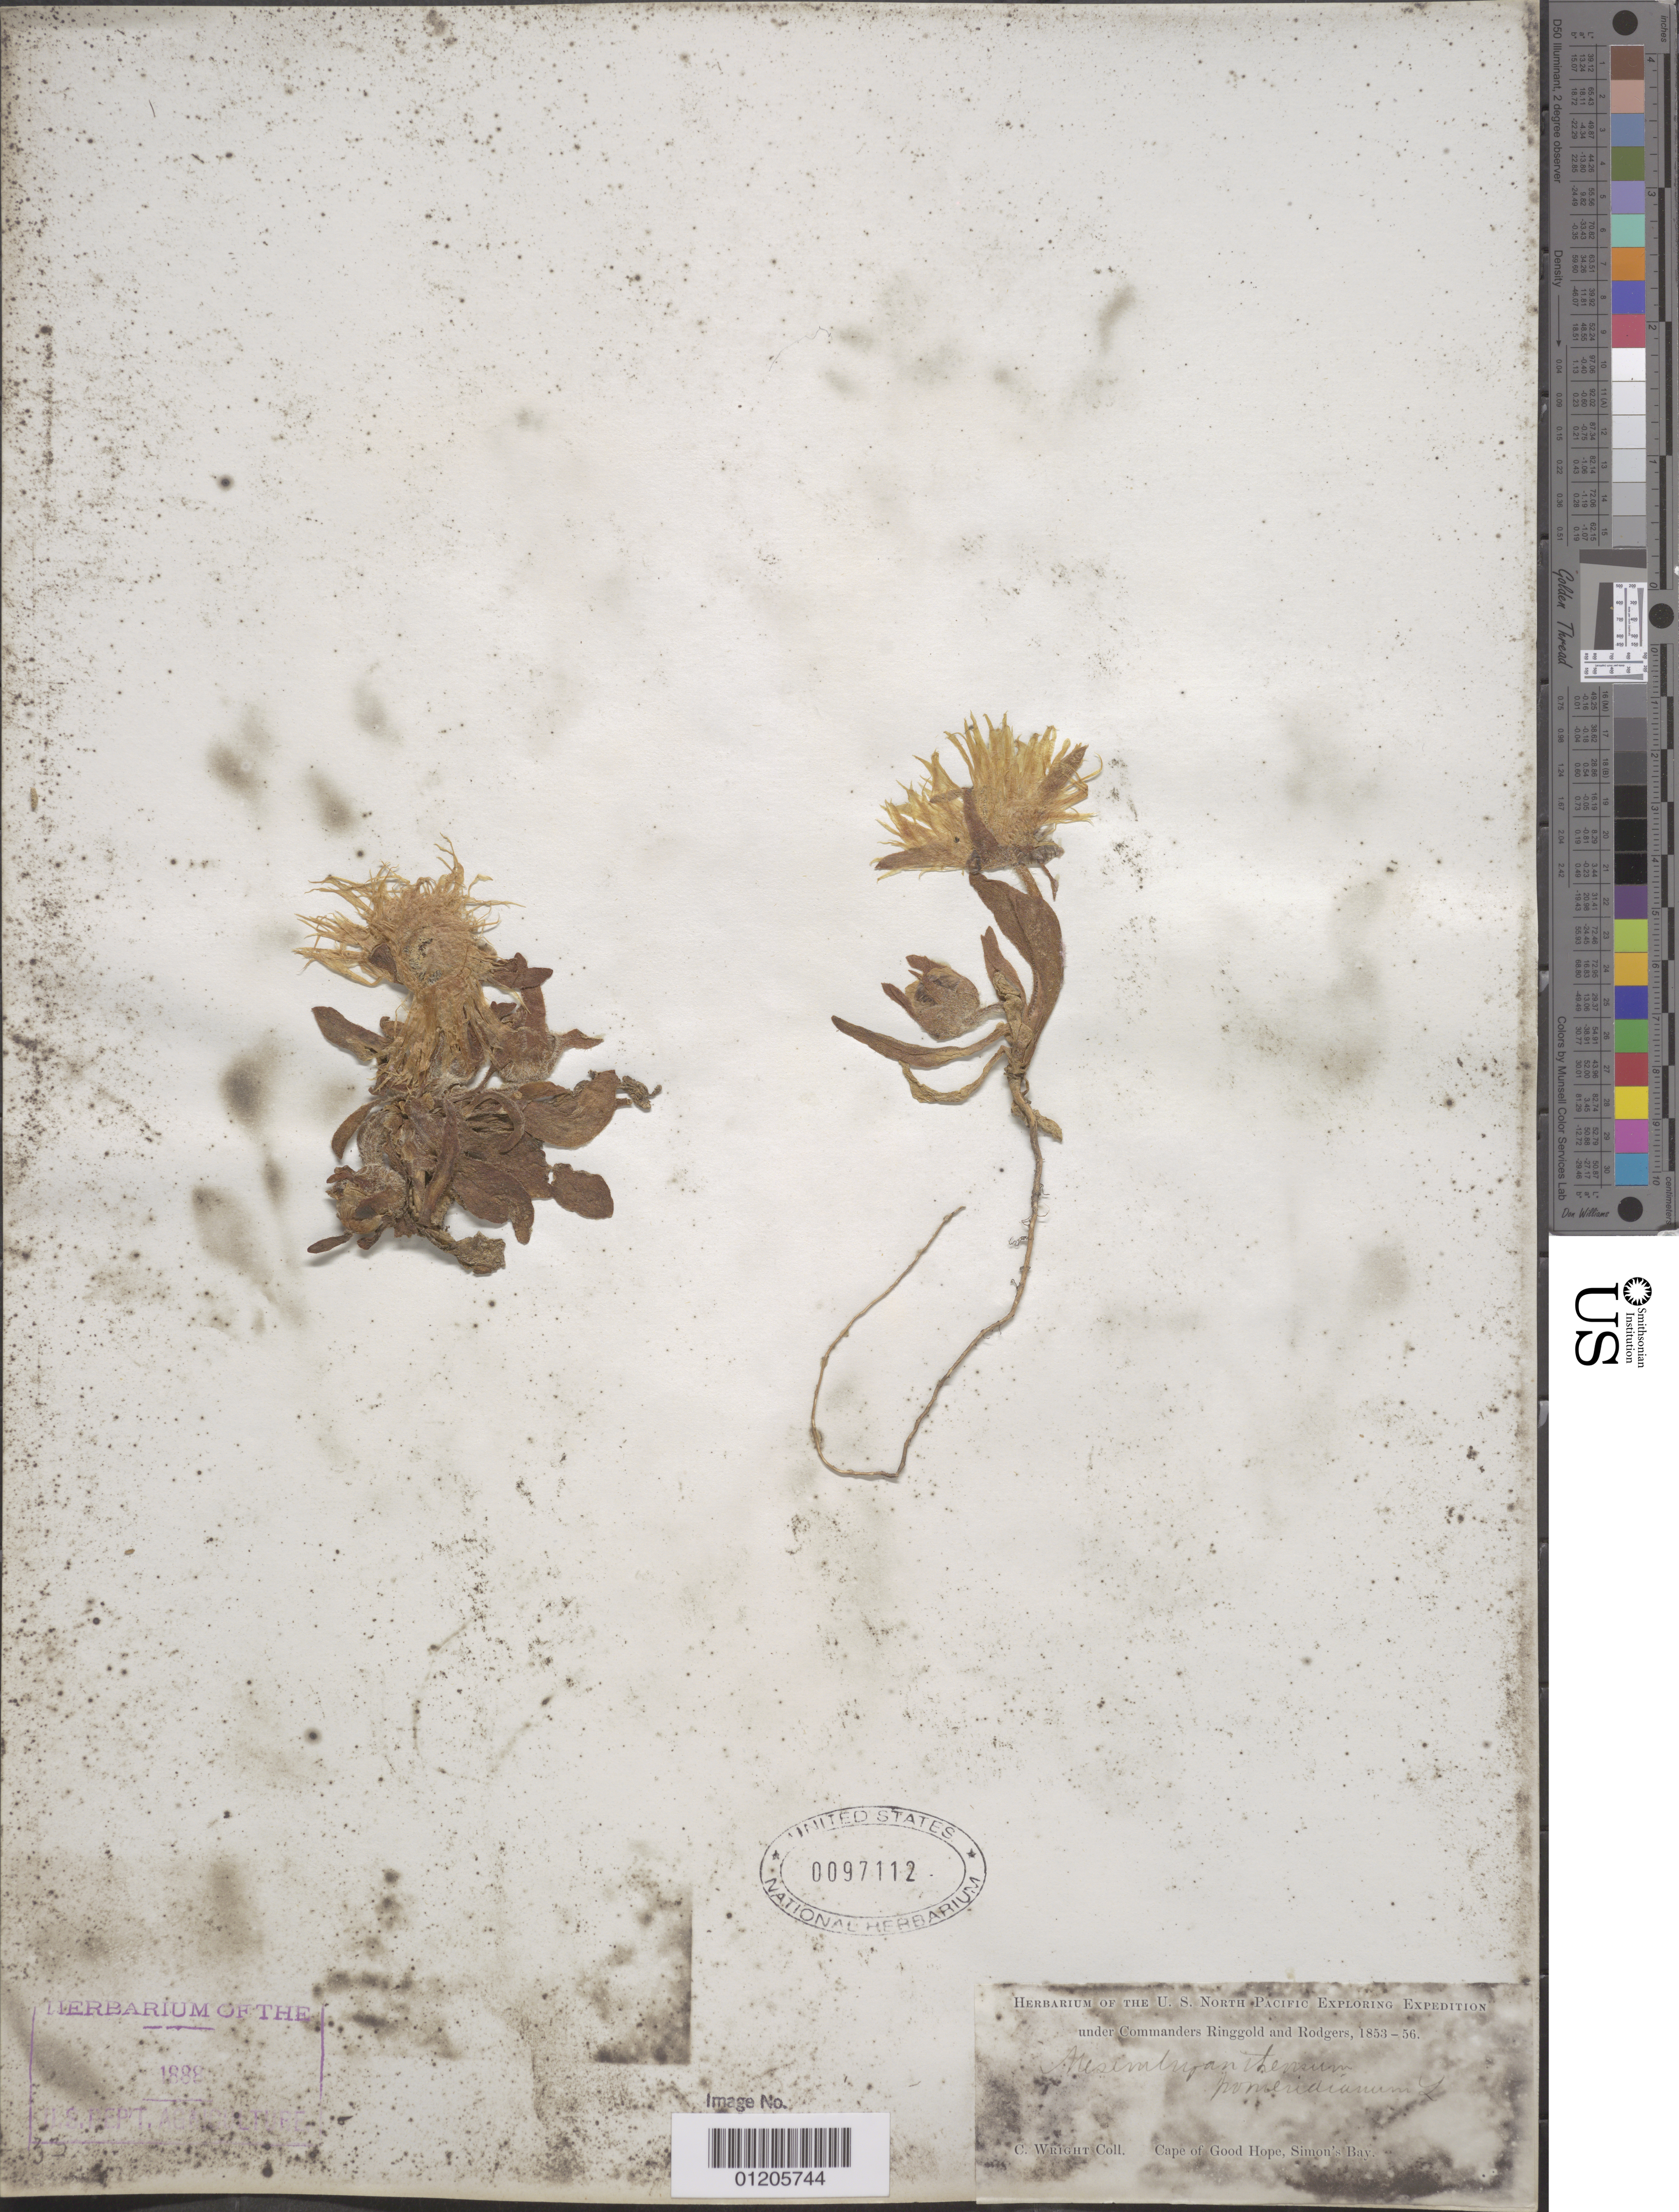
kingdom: Plantae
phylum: Tracheophyta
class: Magnoliopsida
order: Caryophyllales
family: Aizoaceae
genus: Carpanthea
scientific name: Carpanthea pomeridiana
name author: (L.) N.E. Br.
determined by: Strong, Mark T., (BOT), Smithsonian Institution - National Museum of Natural History (UNITED STATES)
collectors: C. Wright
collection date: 1853/1856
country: South Africa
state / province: Western Cape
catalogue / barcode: US 97112